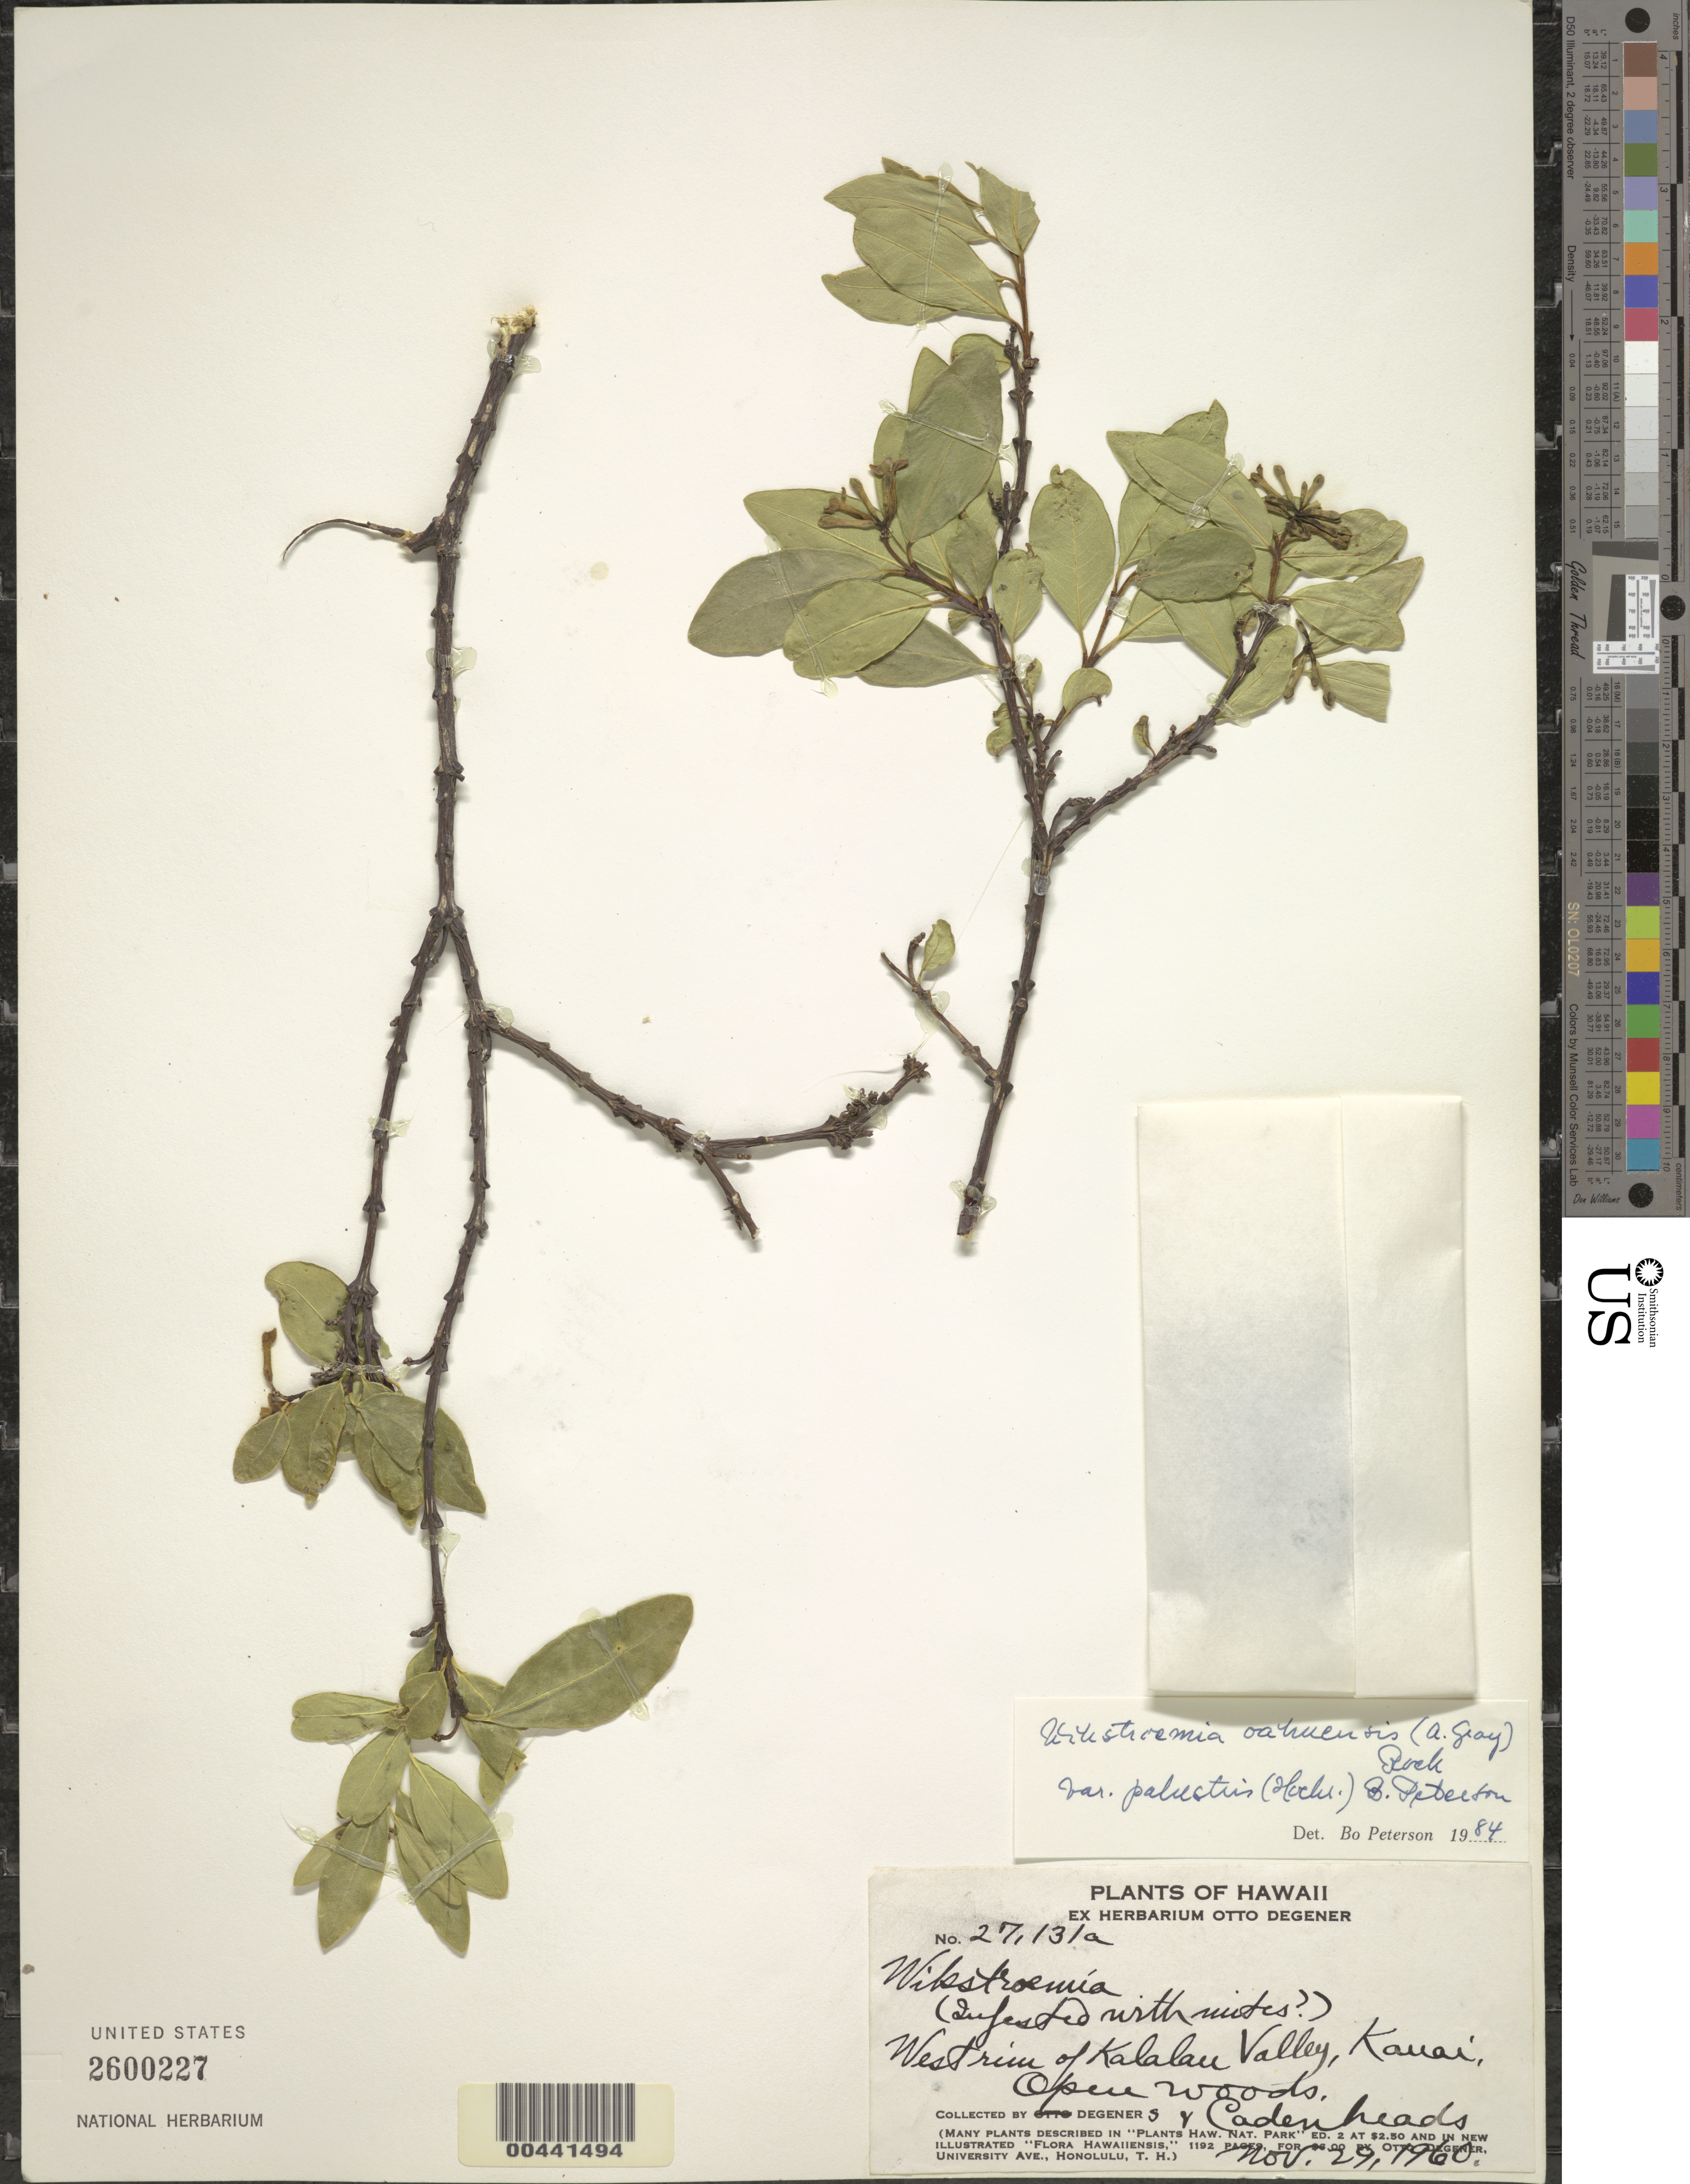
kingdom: Plantae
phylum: Tracheophyta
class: Magnoliopsida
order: Malvales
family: Thymelaeaceae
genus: Wikstroemia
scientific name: Wikstroemia oahuensis var. palustris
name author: (Hochr.) B. Peterson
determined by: Peterson, B.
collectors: O. Degener, I. Degener & Cadenheads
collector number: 27131a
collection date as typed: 29 Nov 1960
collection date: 1960-11-29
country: United States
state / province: Hawaii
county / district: Kauai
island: Kaua'i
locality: West rim of Kalalau Valley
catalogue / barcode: US 2600227